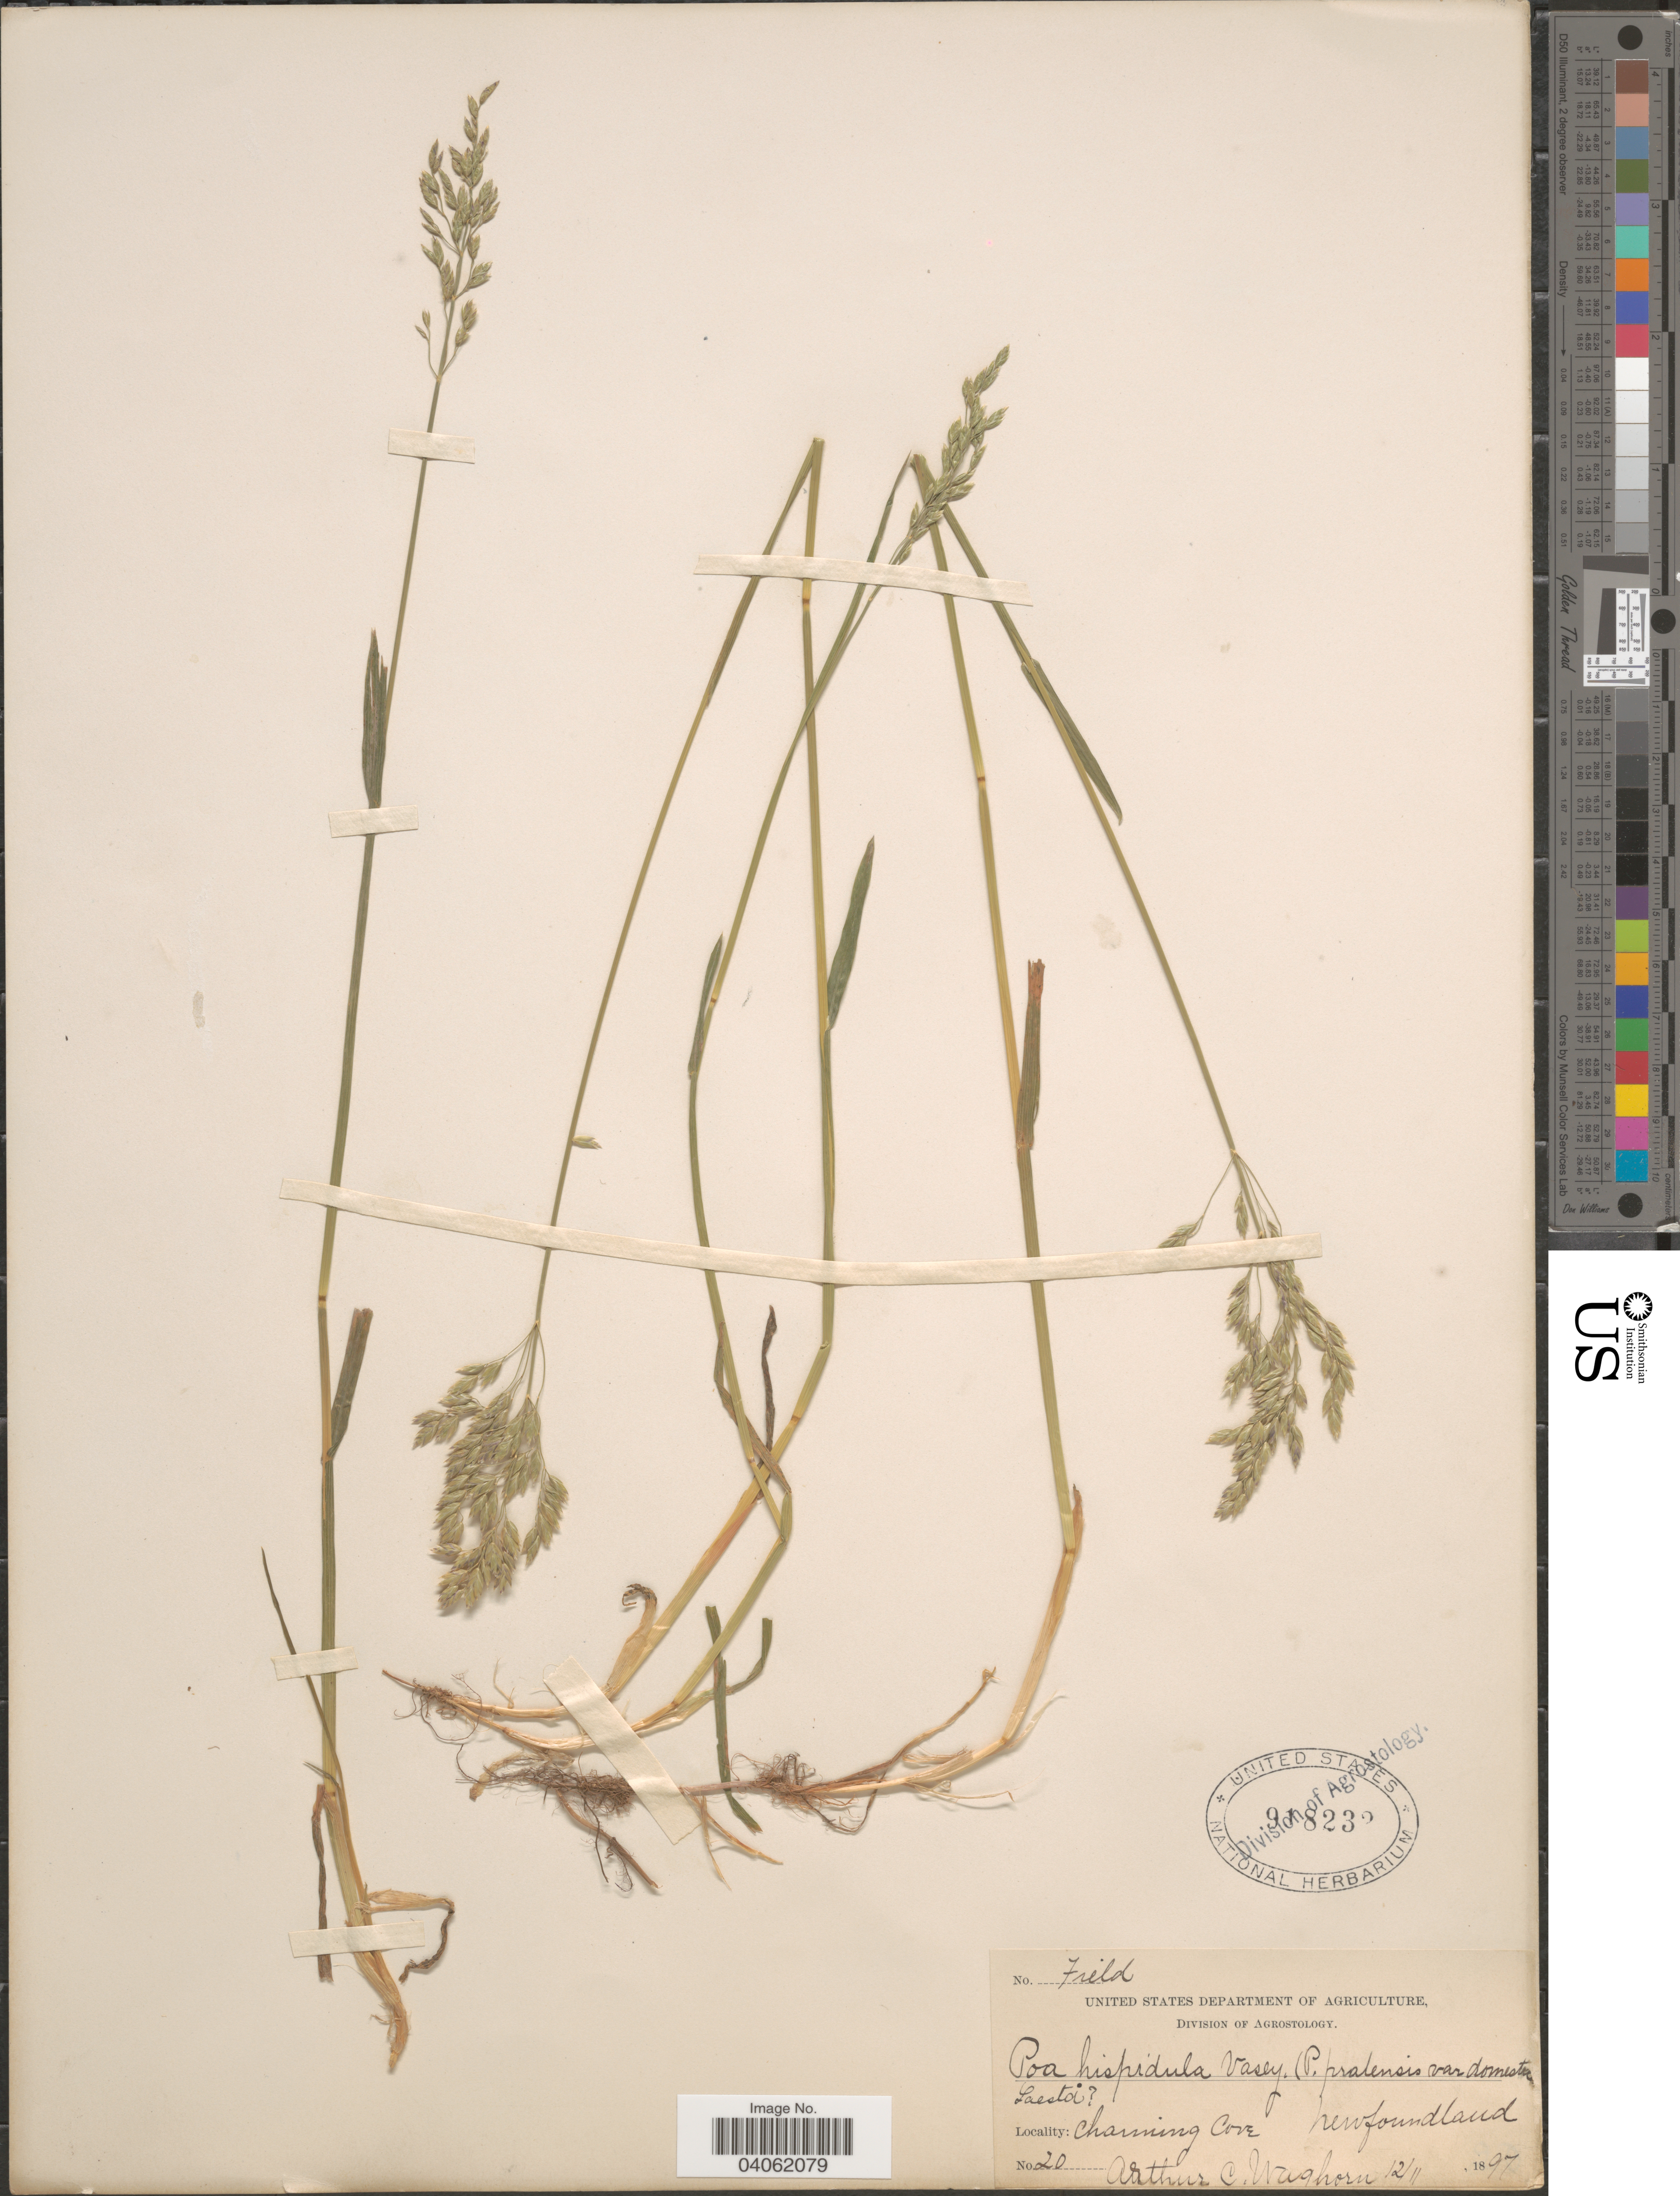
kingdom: Plantae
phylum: Tracheophyta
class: Liliopsida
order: Poales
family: Poaceae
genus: Poa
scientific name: Poa pratensis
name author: L.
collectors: A. Waghorne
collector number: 20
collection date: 1897-11-12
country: Canada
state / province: Newfoundland and Labrador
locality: Charming Cove.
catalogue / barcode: US 918232